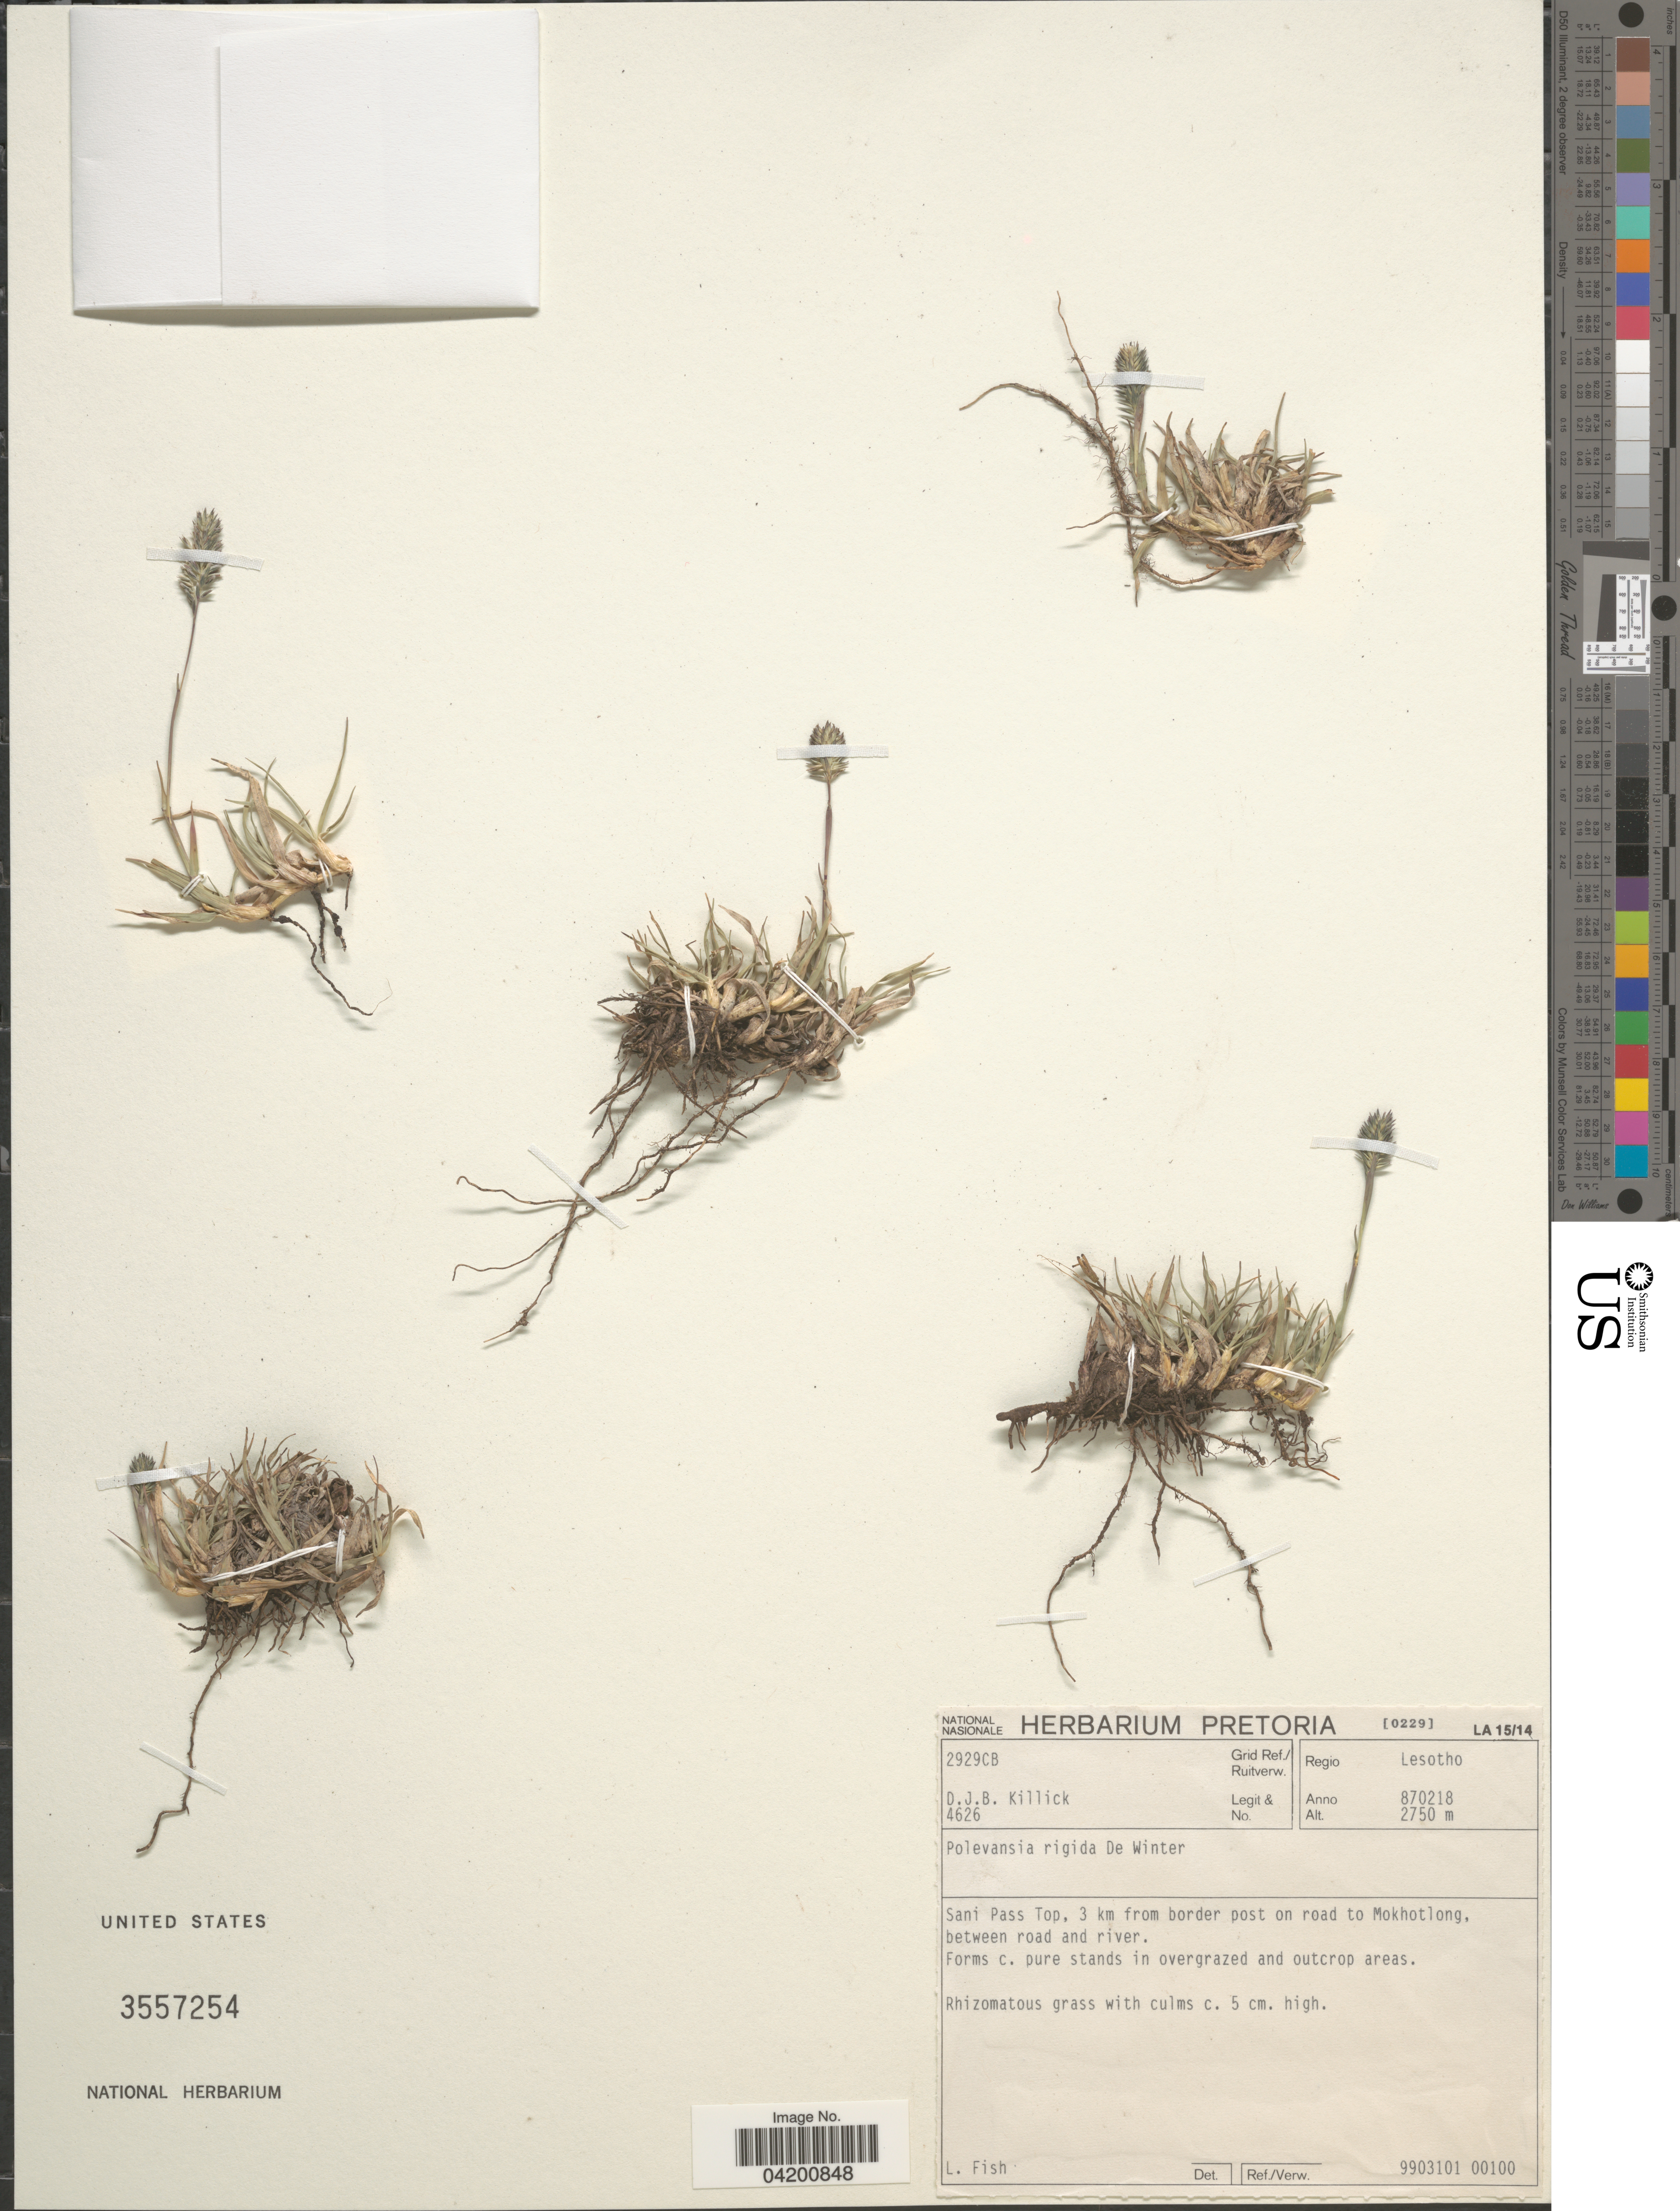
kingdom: Plantae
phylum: Tracheophyta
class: Liliopsida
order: Poales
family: Poaceae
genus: Polevansia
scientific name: Polevansia rigida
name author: De Winter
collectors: D. Killick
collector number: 4626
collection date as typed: Transcribed d/m/y: 18/2/87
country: Lesotho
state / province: Mokhotlong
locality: Grid Ref./Ruitverw. 2929CB. Sani Pass Top, 3 km from border post on road to Mokhotlong, between road and river.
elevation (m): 2750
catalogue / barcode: US 3557254